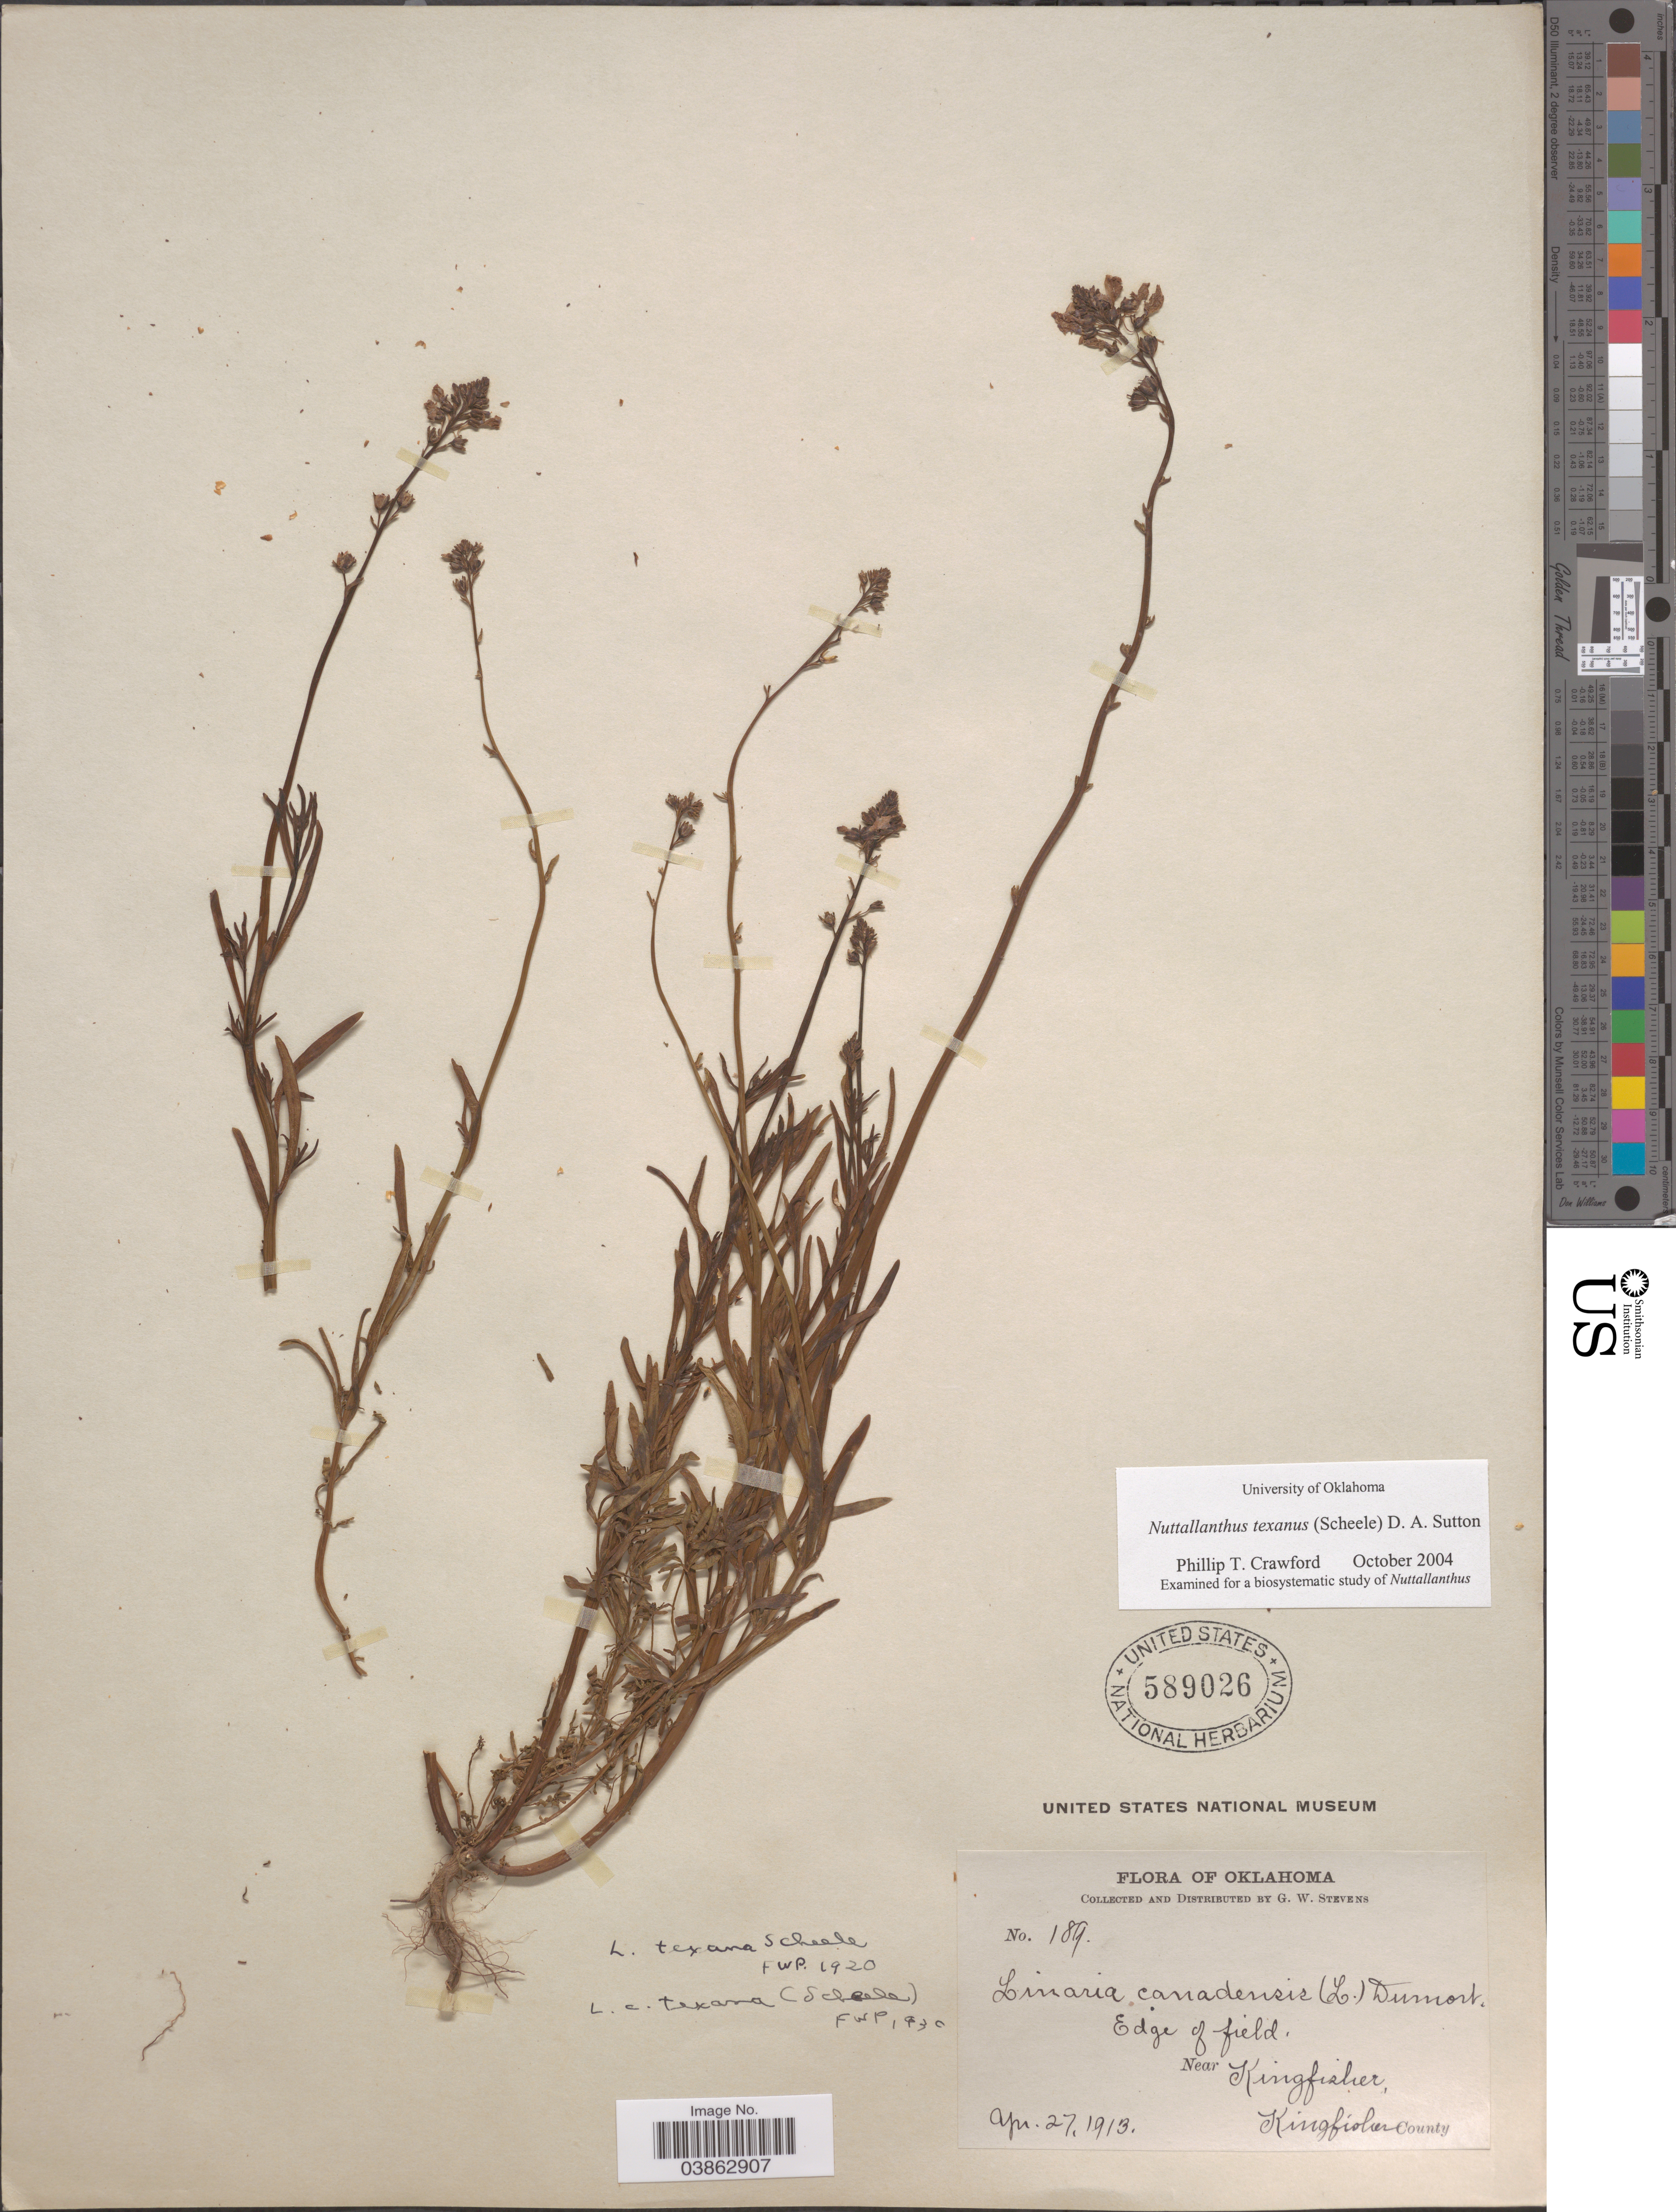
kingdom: Plantae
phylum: Tracheophyta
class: Magnoliopsida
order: Lamiales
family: Plantaginaceae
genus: Linaria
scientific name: Linaria texana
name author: Scheele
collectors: G. W. Stevens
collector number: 189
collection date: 1913-04-27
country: United States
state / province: Oklahoma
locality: Edge of field. Near Kingfisher, Kingfisher County.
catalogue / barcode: US 589026